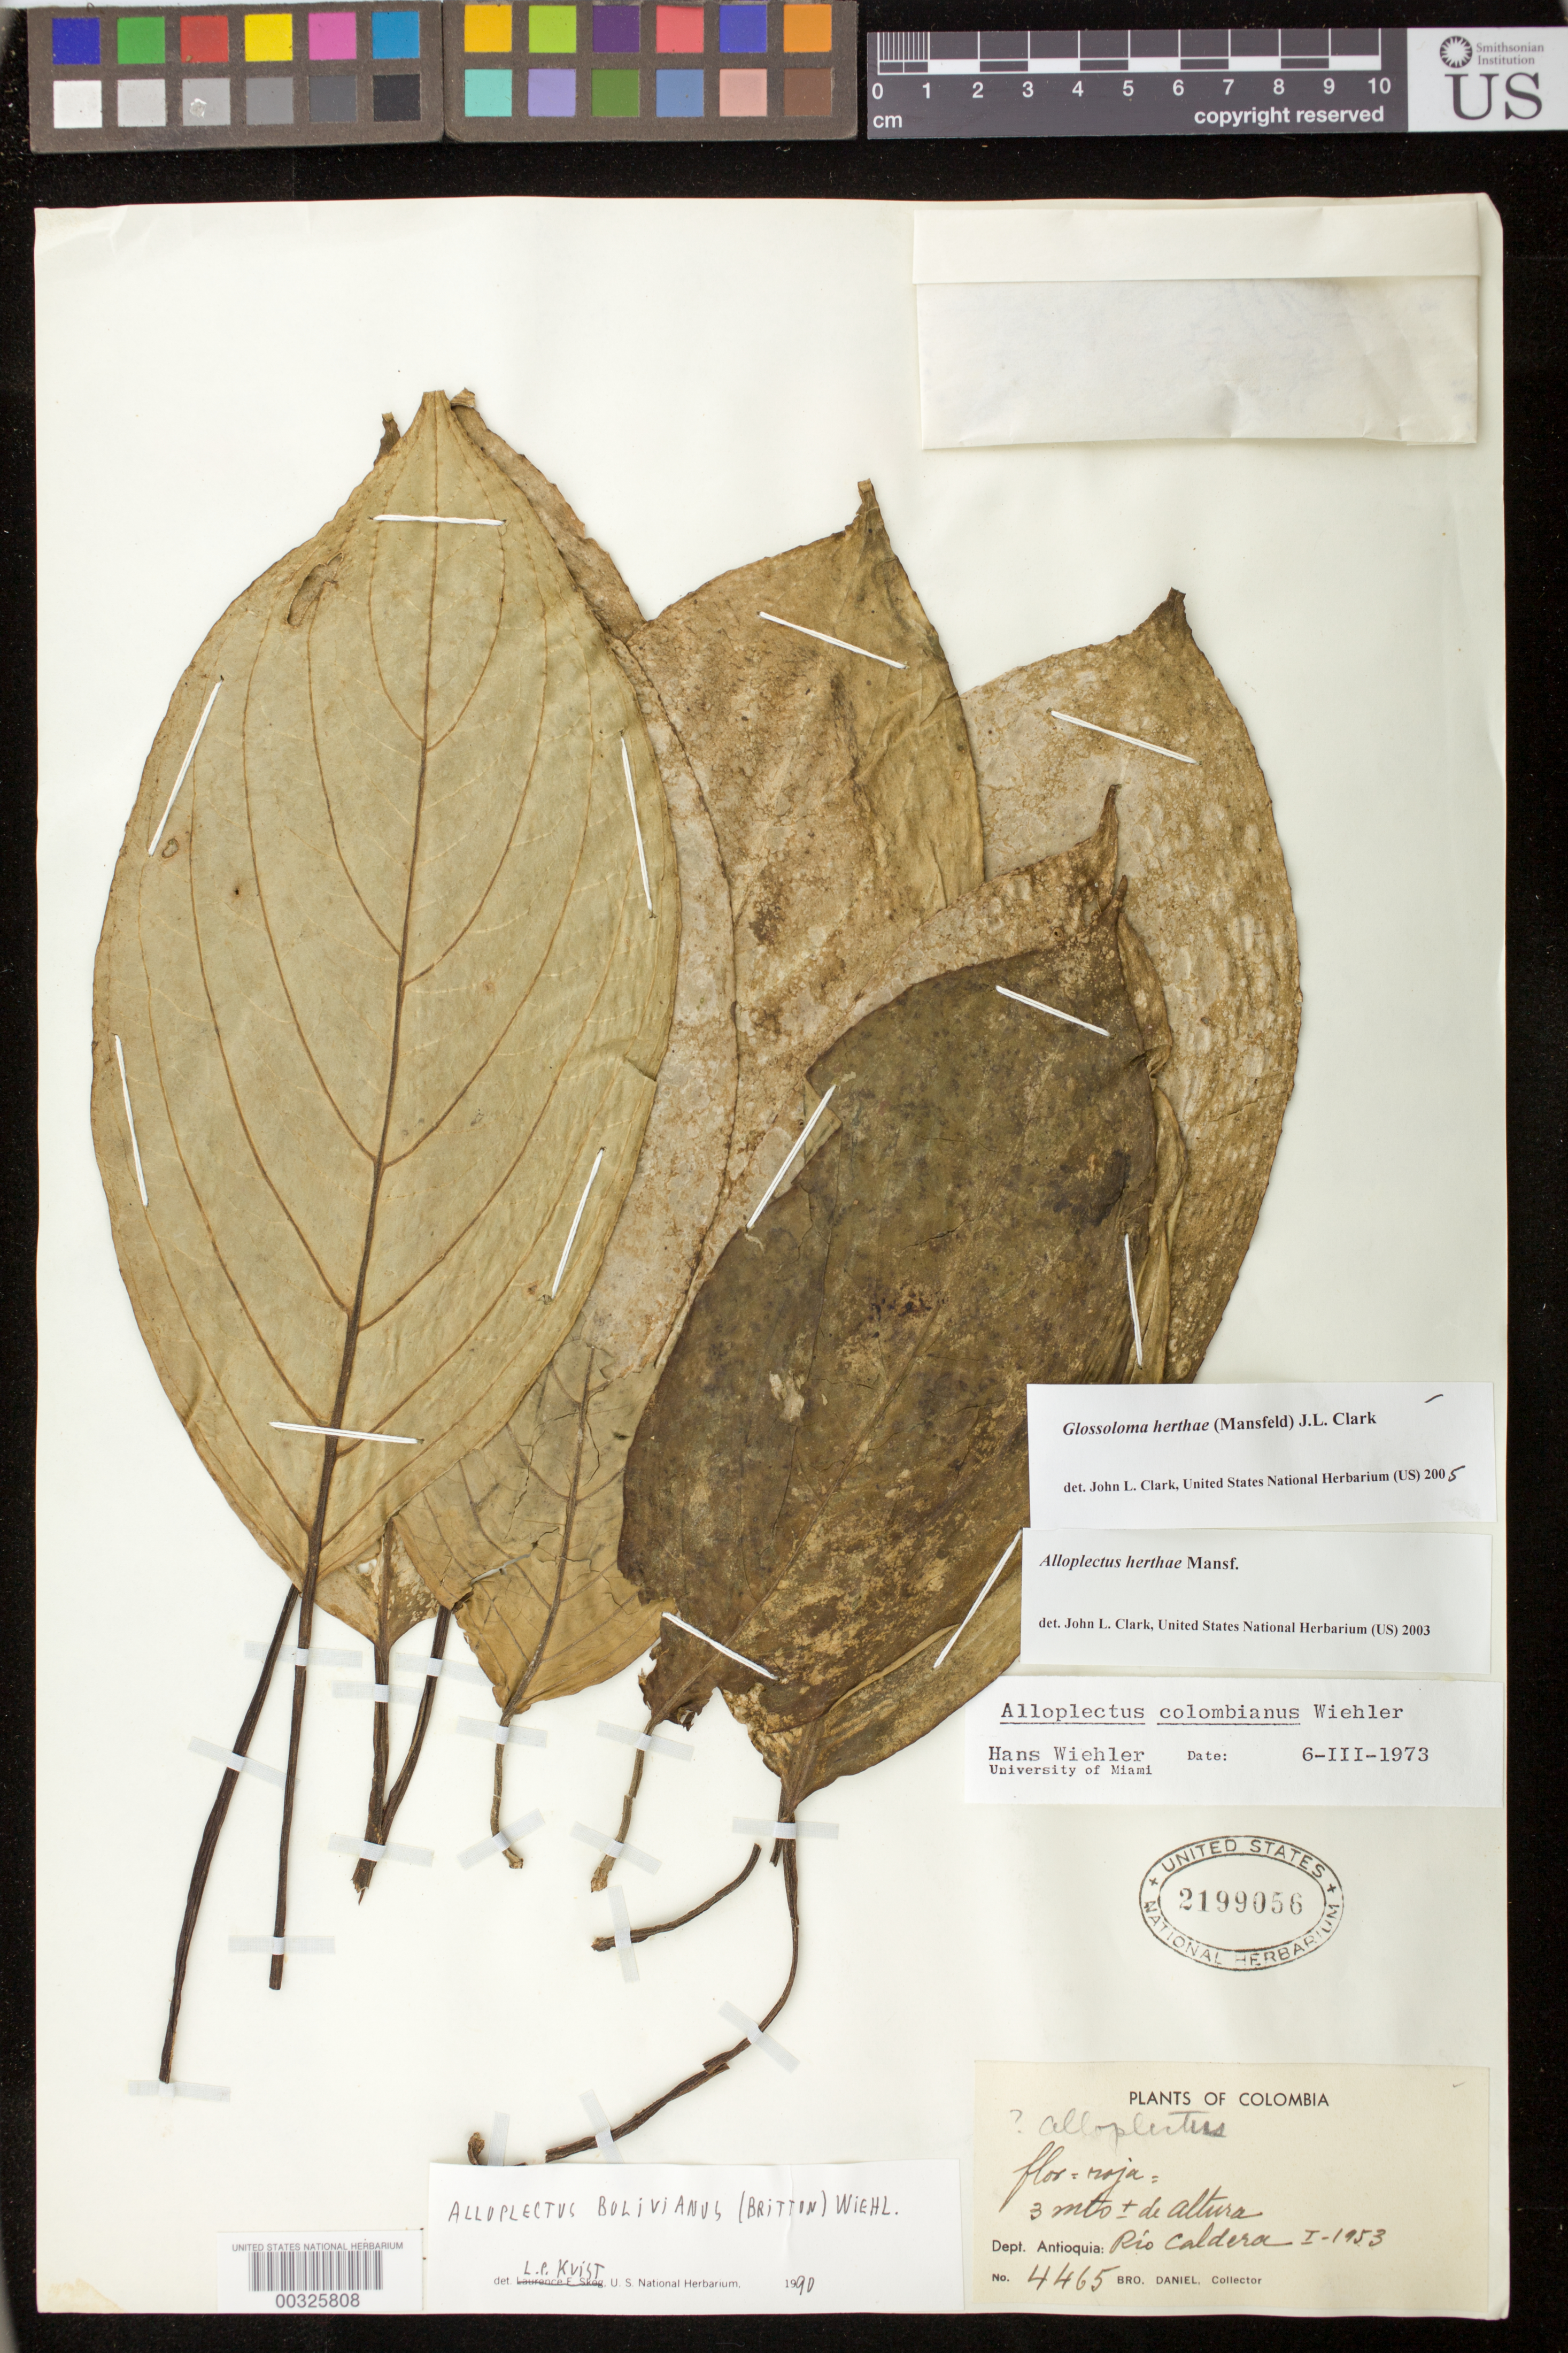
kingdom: Plantae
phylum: Tracheophyta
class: Magnoliopsida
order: Lamiales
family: Gesneriaceae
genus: Glossoloma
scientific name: Glossoloma herthae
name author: (Mansf.) J.L. Clark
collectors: Bro. Daniel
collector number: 4465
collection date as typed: Jan 1953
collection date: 1953-01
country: Colombia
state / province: Antioquia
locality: Rio Caldera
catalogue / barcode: US 2199056